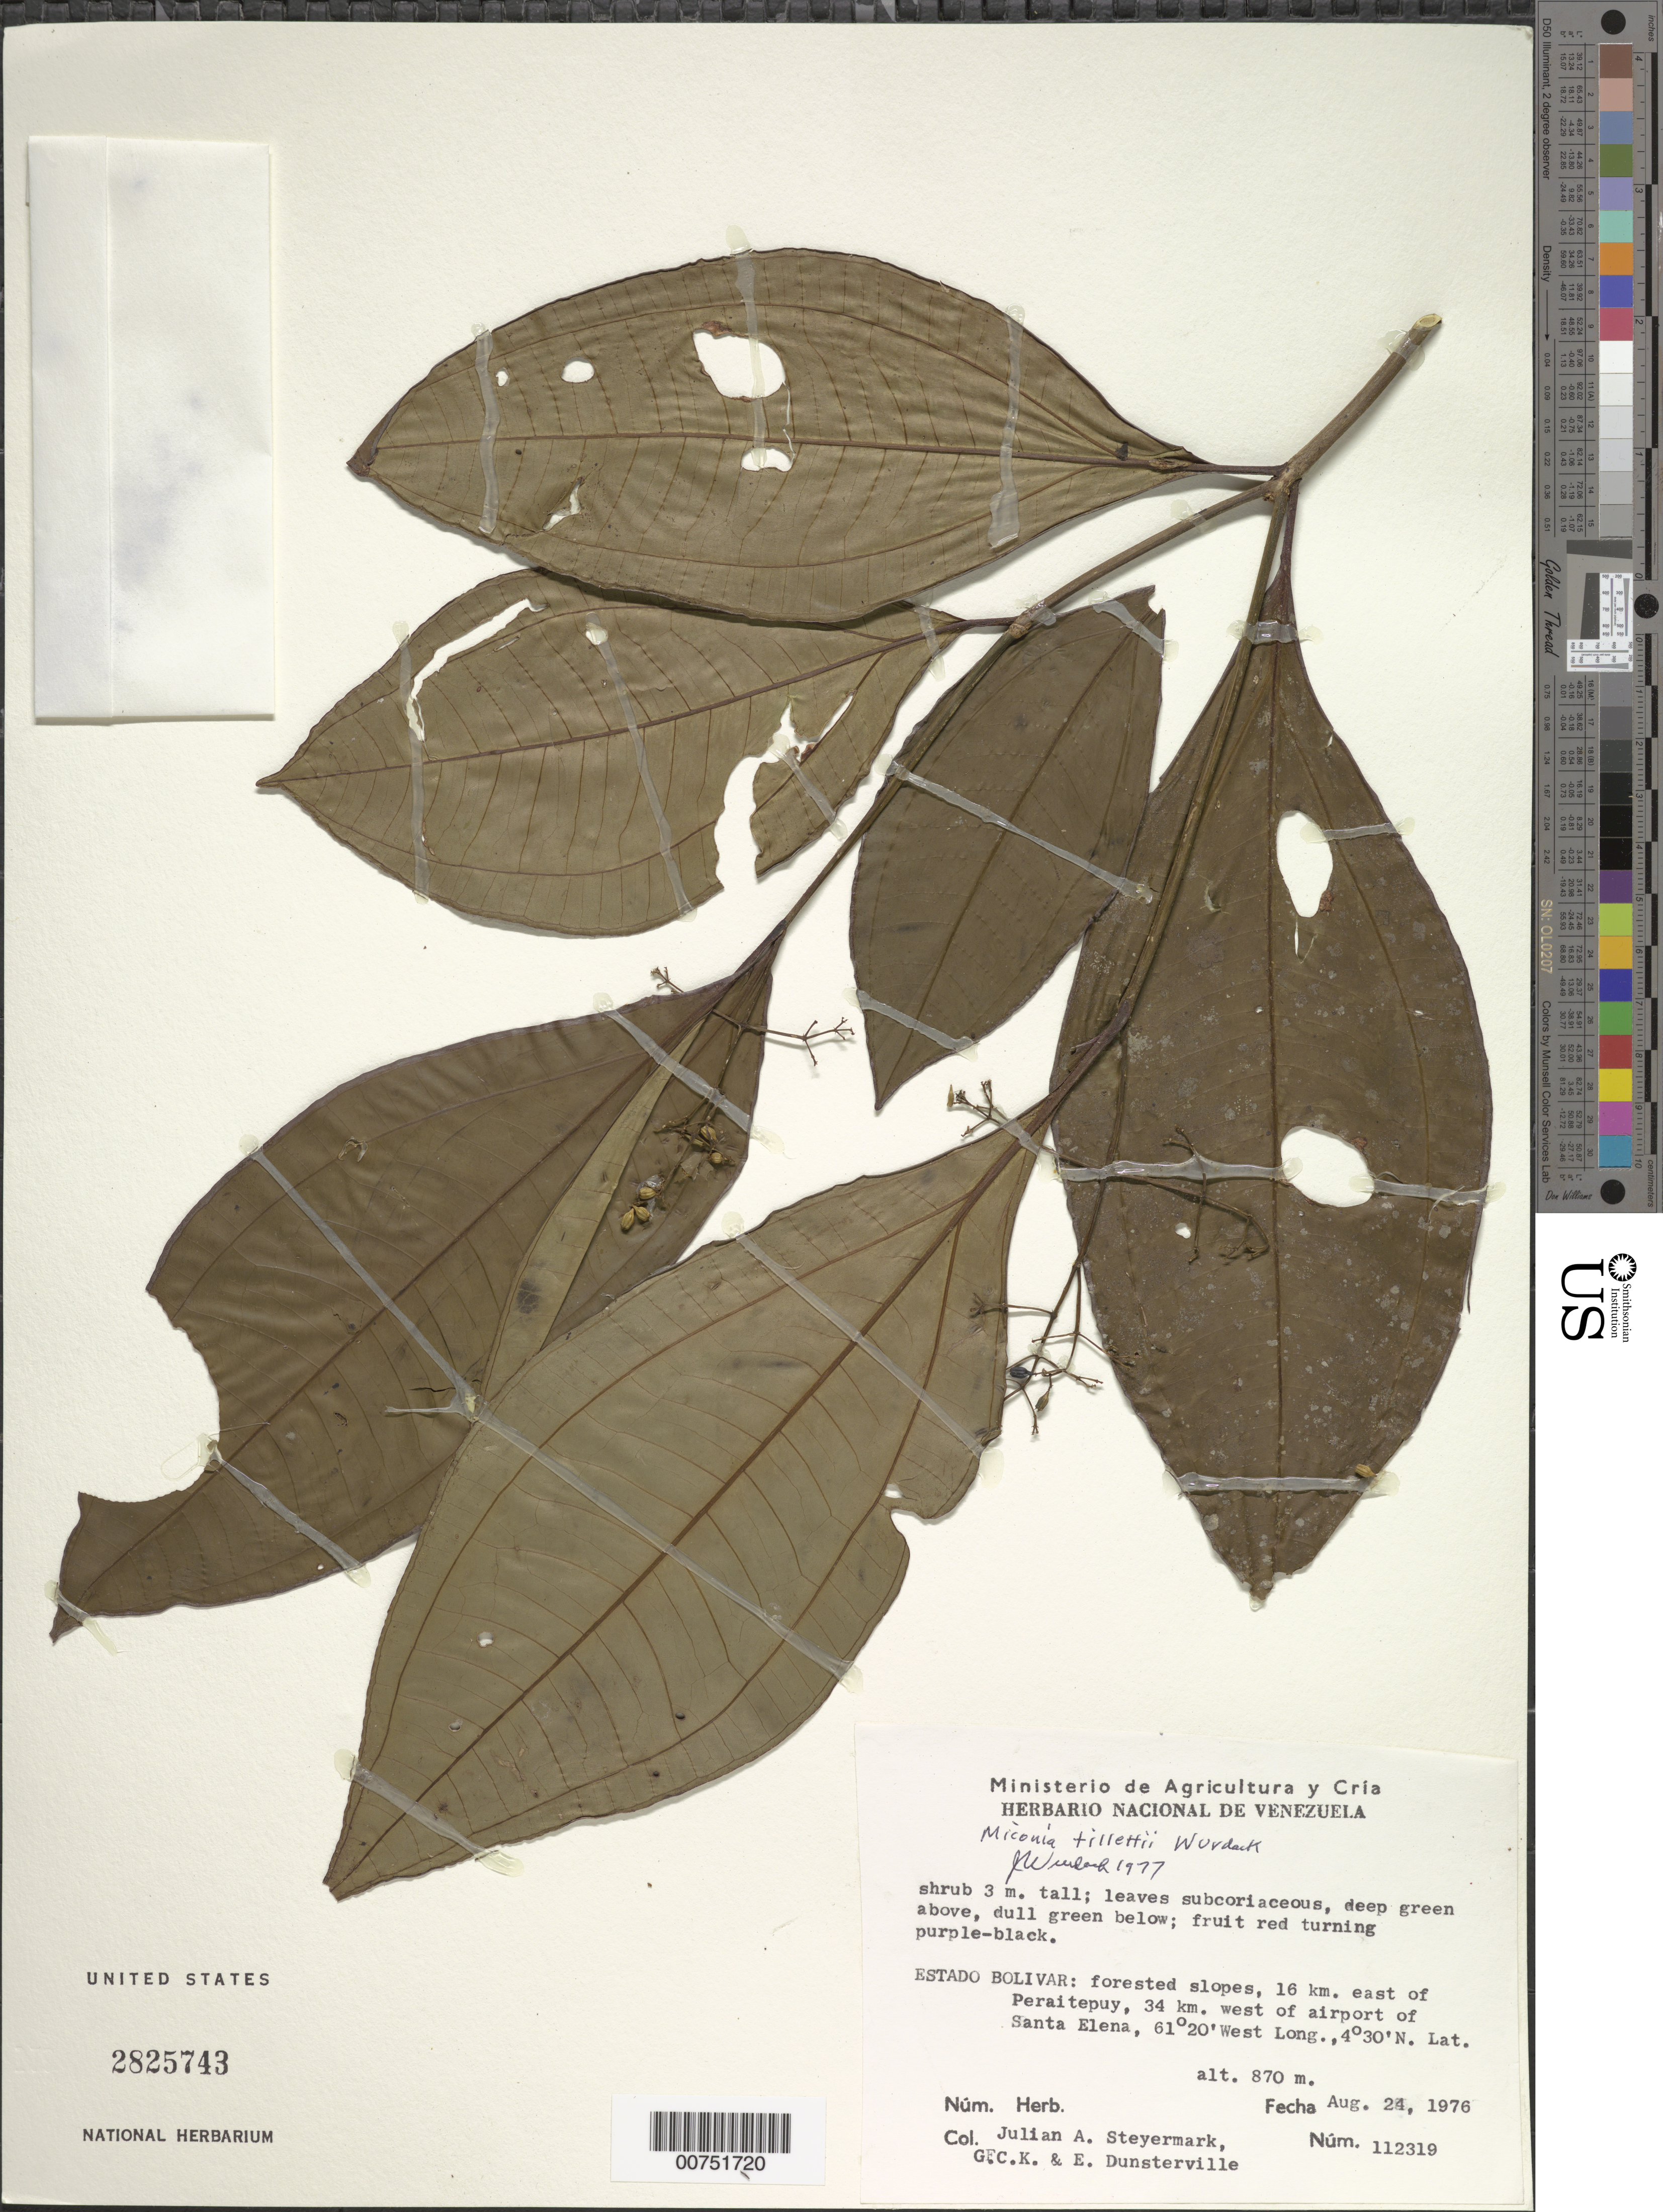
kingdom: Plantae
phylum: Tracheophyta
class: Magnoliopsida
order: Myrtales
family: Melastomataceae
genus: Miconia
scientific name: Miconia tillettii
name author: Wurdack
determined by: Wurdack, John J., (US), US (UNITED STATES)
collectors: J. Steyermark, G. C. K. Dunsterville & E. Dunsterville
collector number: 112319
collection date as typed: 24-Aug-76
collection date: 1976-08-24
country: Venezuela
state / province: Bolívar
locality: Perai-tepuy, 16 km E of; 34 km west of airport of Santa Elena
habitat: Forested slopes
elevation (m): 870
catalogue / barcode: US 2825743